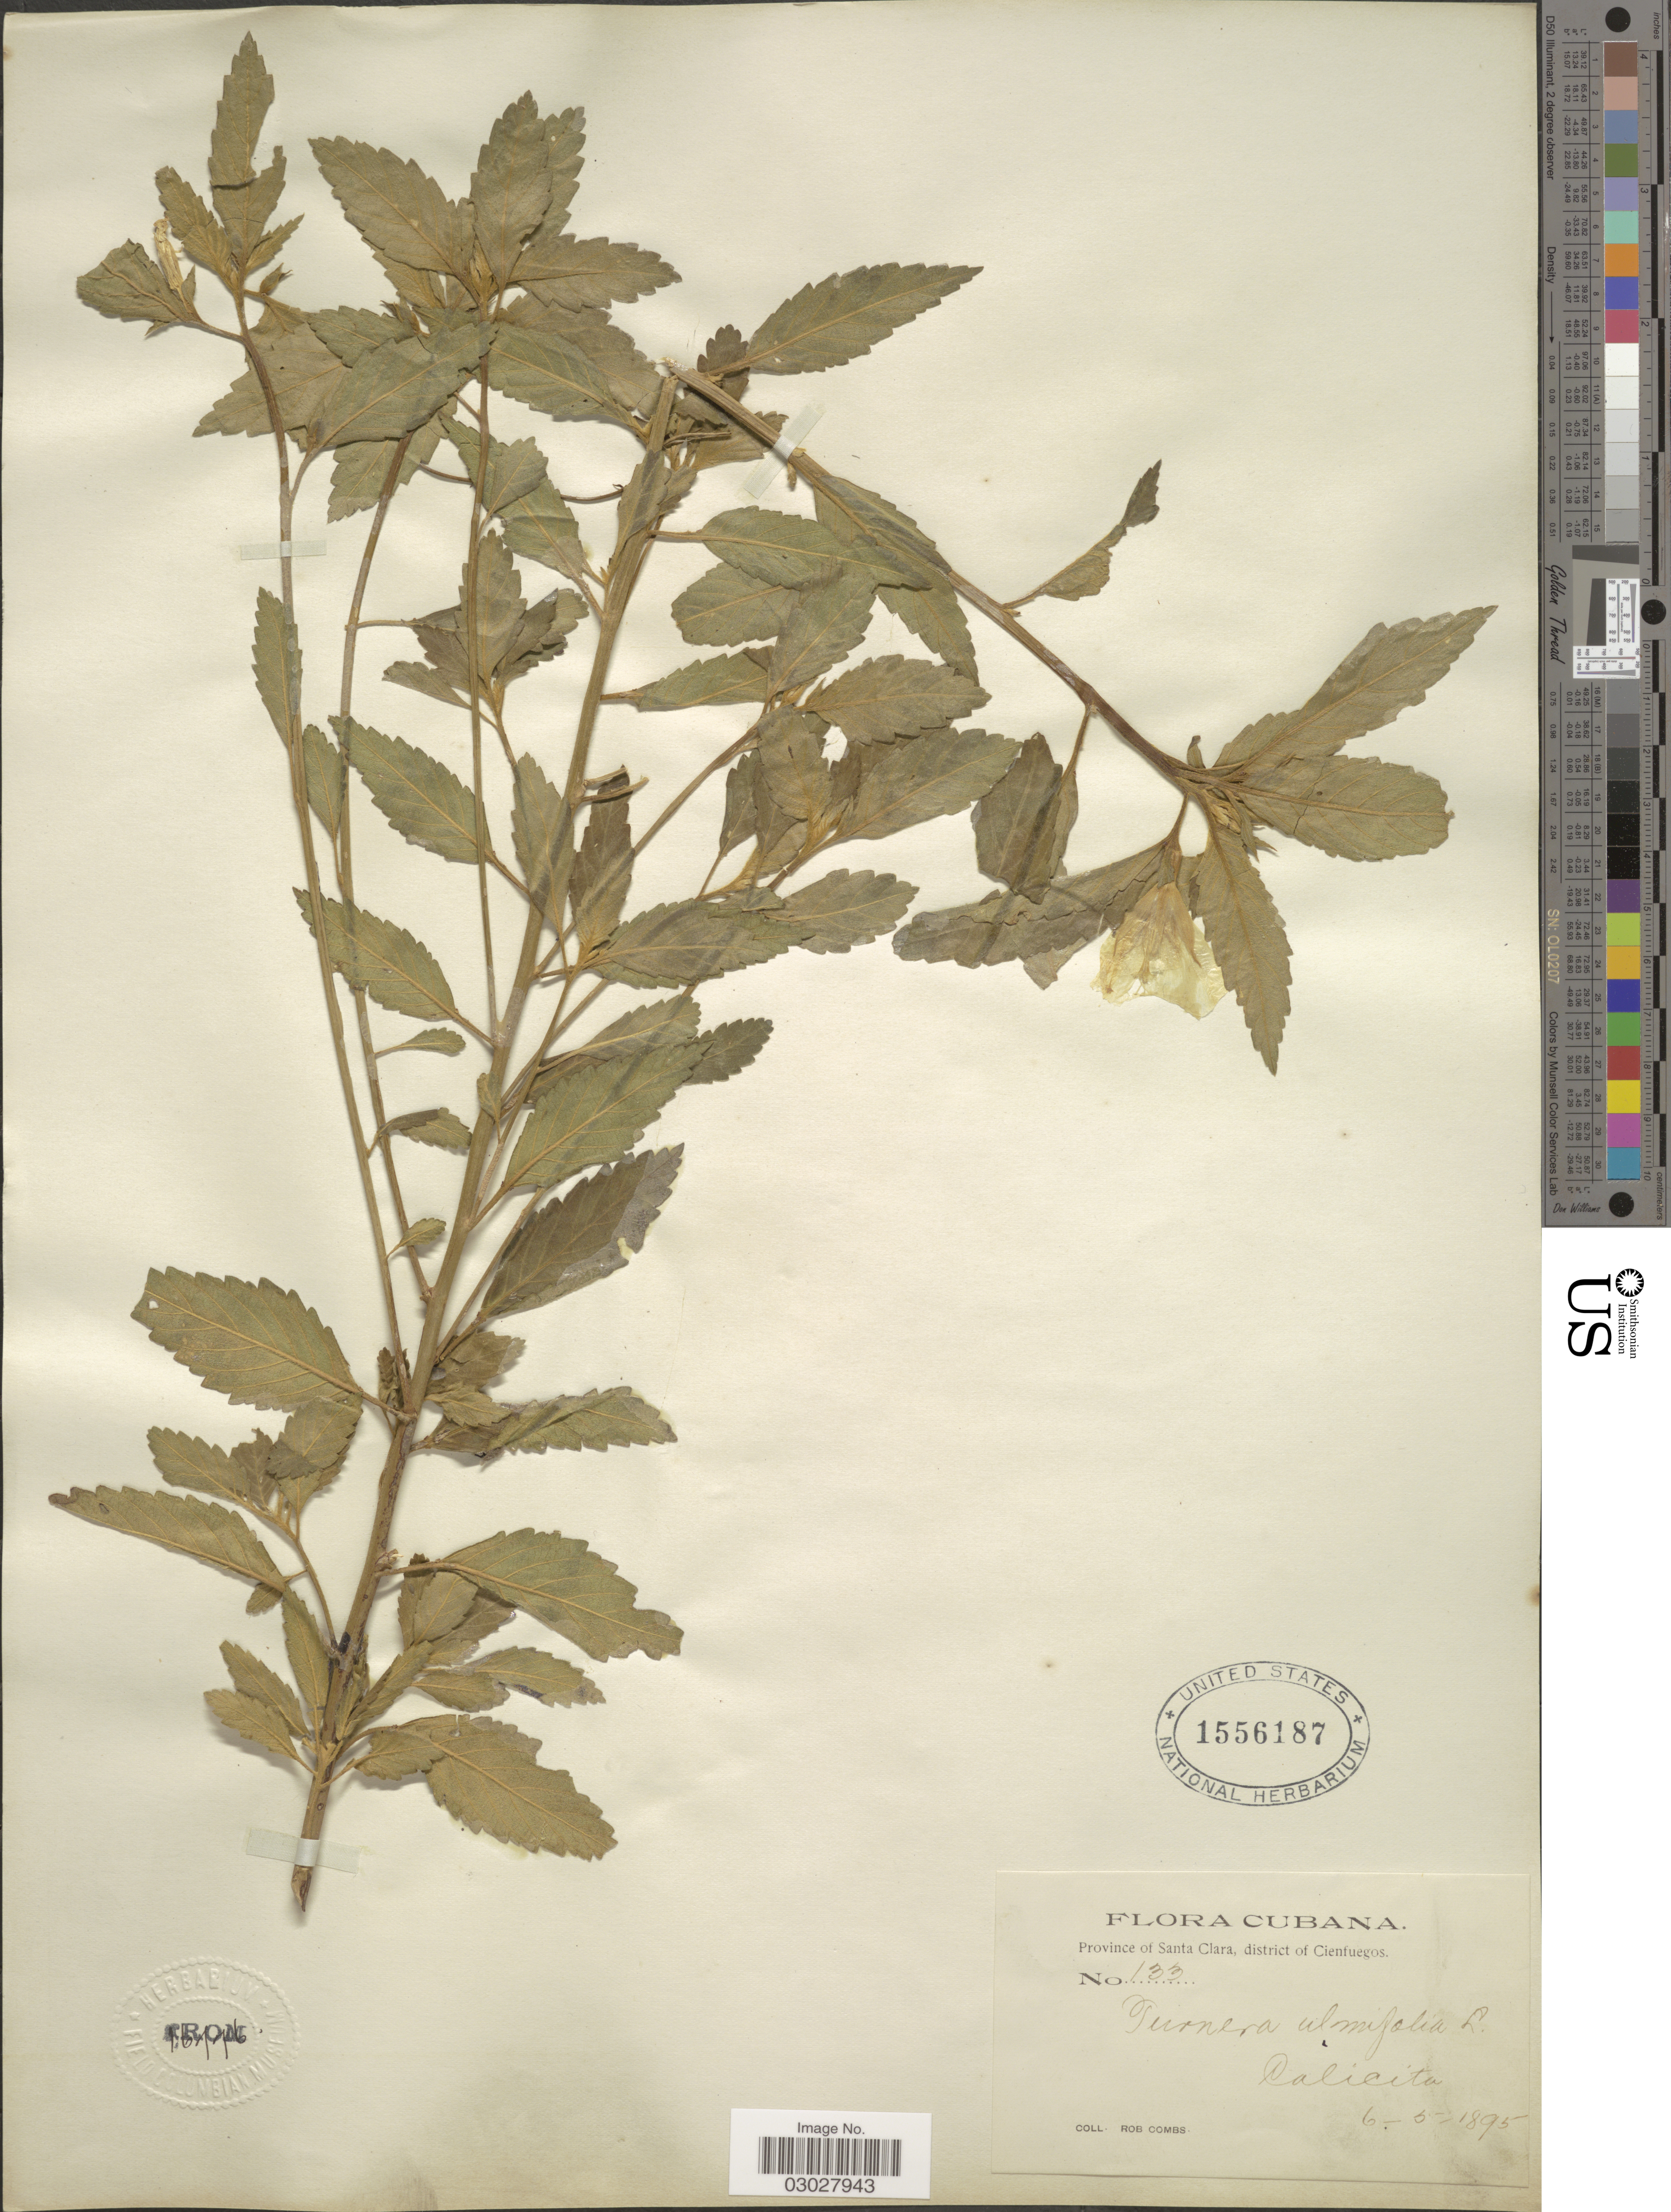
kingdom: Plantae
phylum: Tracheophyta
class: Magnoliopsida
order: Malpighiales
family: Turneraceae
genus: Turnera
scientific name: Turnera ulmifolia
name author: L.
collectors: R. Combs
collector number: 133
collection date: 1895-05-06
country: Cuba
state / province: Las Villas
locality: Province of Santa Clara, district of Cienfuegos. Calicita.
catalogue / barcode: US 1556187